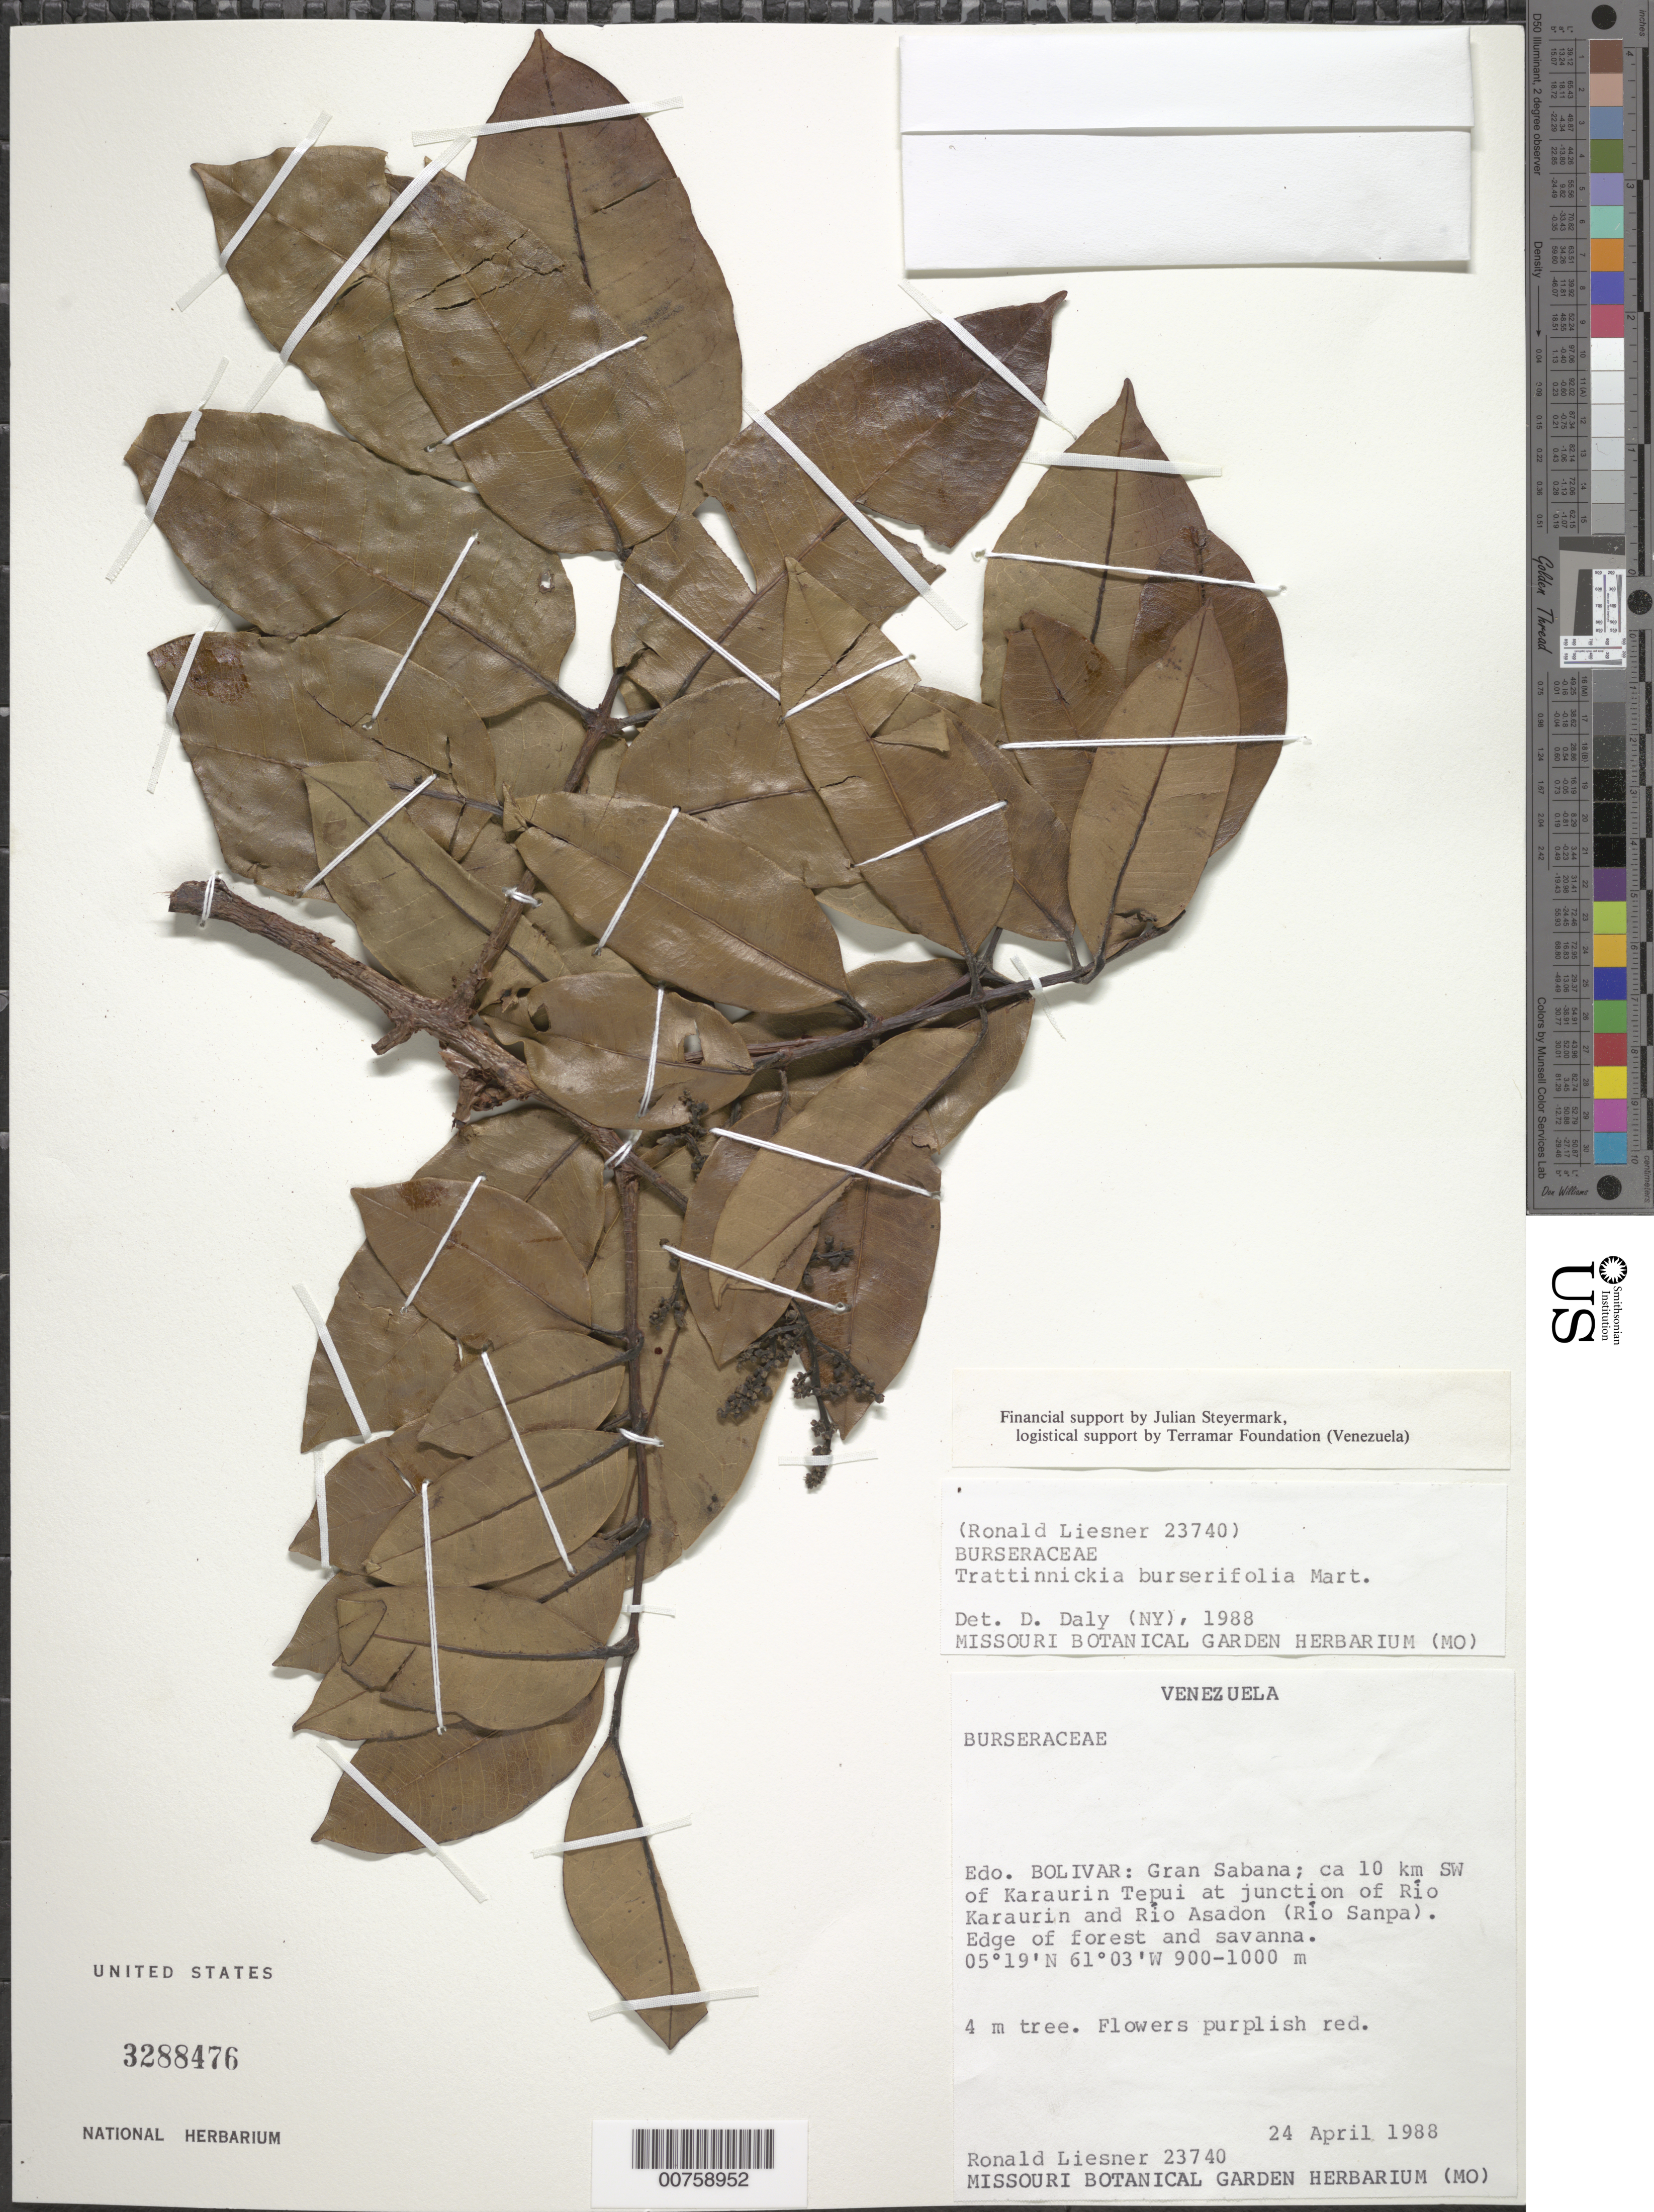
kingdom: Plantae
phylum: Tracheophyta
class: Magnoliopsida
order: Sapindales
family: Burseraceae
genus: Trattinnickia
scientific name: Trattinnickia burserifolia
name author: Mart.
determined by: Daly, D. C.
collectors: R. L. Liesner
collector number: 23740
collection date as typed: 24-Apr-88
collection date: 1988-04-24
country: Venezuela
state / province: Bolívar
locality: Gran Sabana, ca 10 km SW of Karaurin tepuí at junction of Río Karaurin and Río Asadon (Río Sanpa)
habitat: Edge of gallery forest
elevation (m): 900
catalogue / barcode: US 3288476